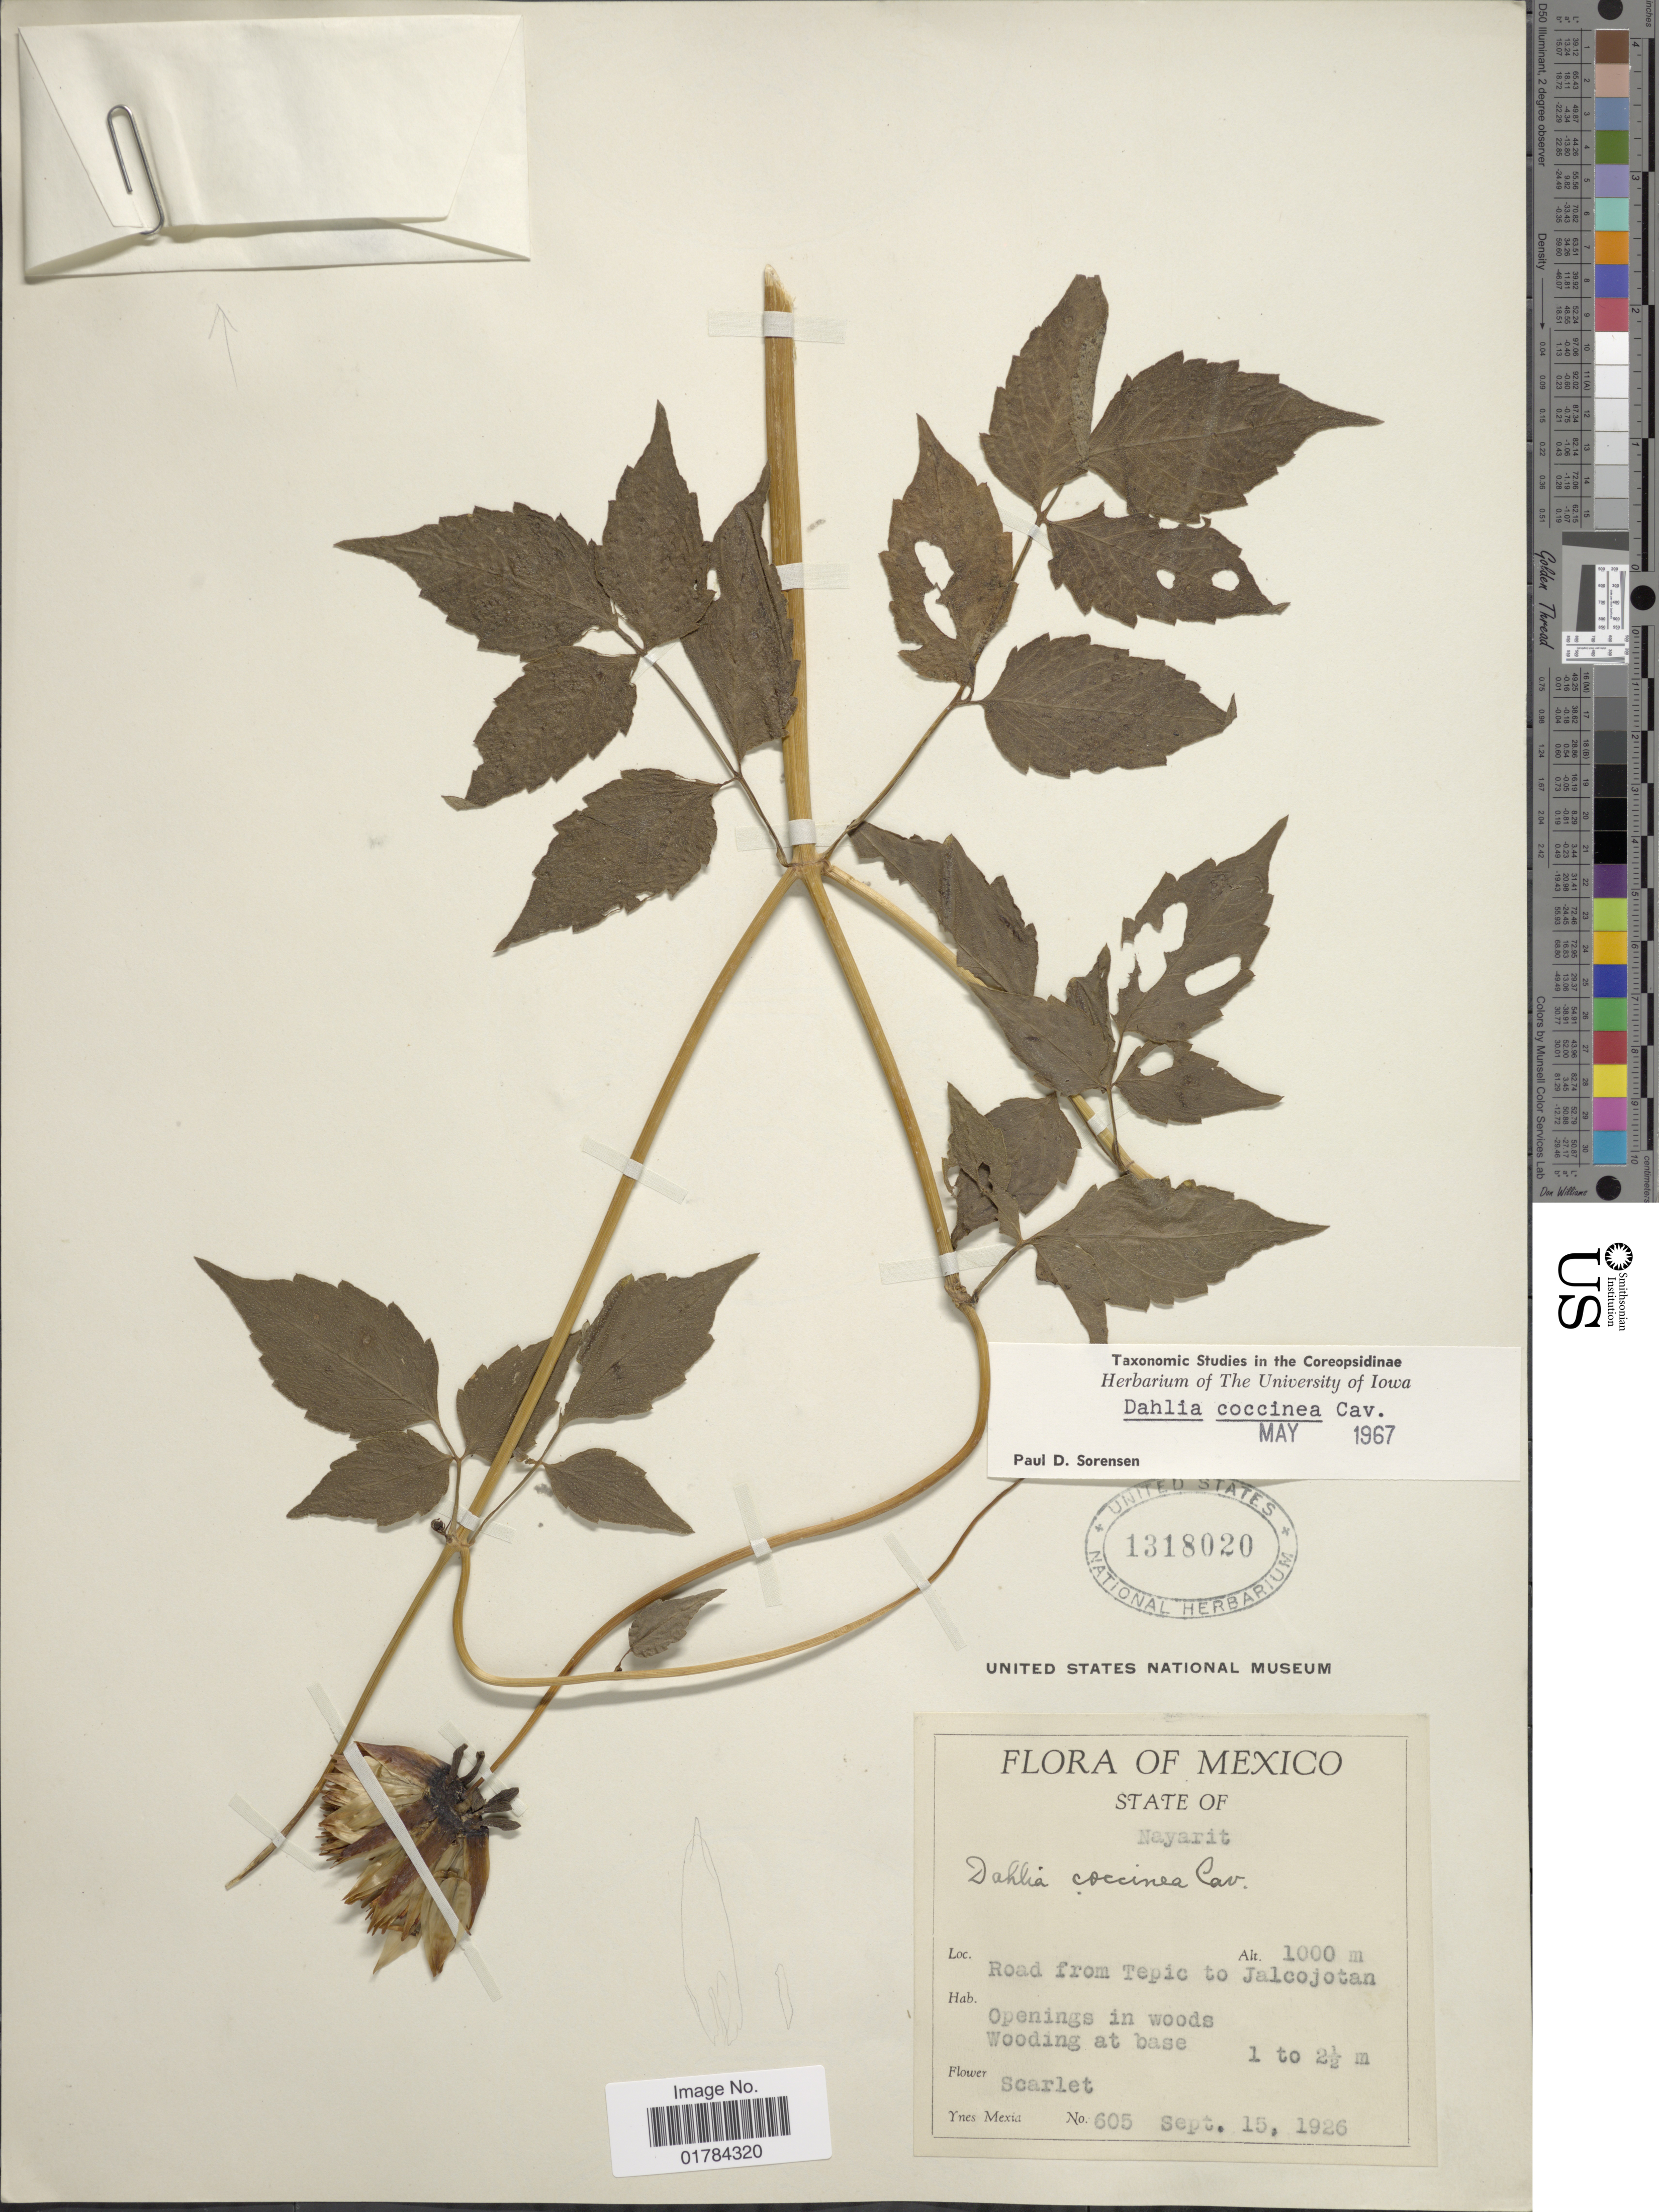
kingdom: Plantae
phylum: Tracheophyta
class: Magnoliopsida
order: Asterales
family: Asteraceae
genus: Dahlia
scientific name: Dahlia coccinea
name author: Cav.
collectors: Y. Mexia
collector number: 605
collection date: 1926-09-15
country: Mexico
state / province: Nayarit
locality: Road from Tepic to Jalcojotan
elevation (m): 1000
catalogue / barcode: US 1318020